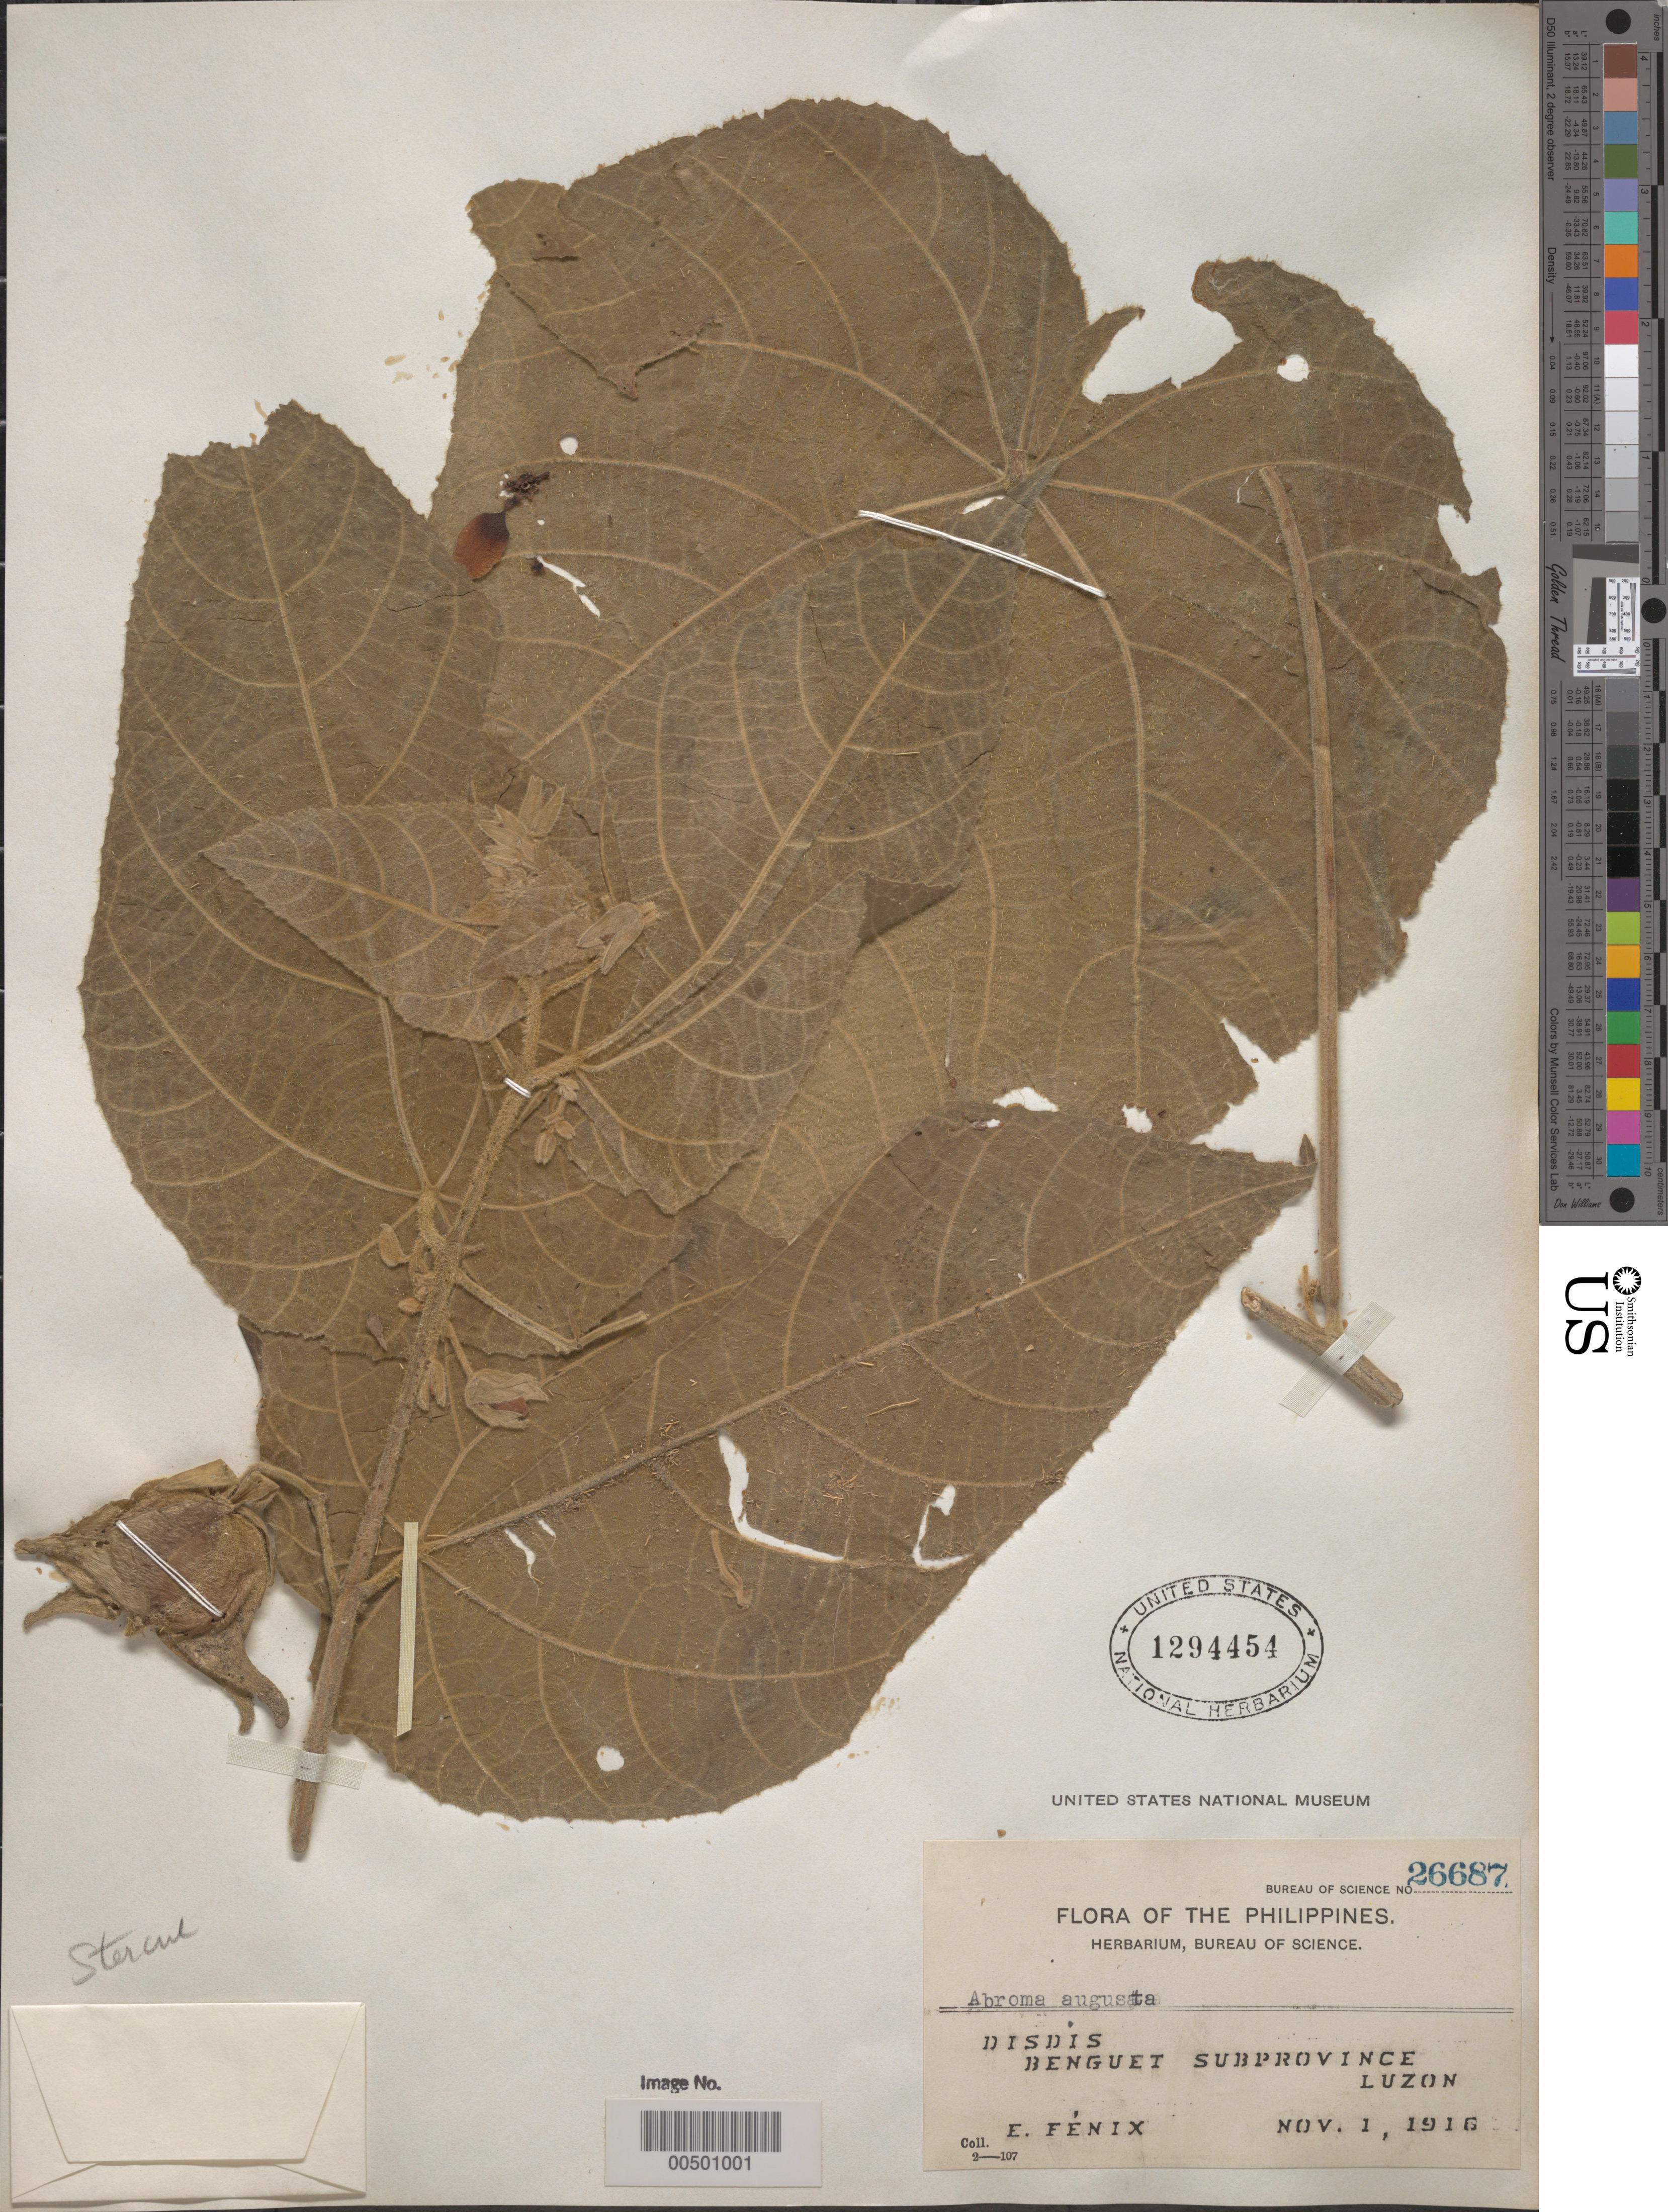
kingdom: Plantae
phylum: Tracheophyta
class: Magnoliopsida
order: Malvales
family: Malvaceae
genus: Abroma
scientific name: Abroma augusta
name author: (L.) L. f.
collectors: E. Fénix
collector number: Bur. Sci. 26687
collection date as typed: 01 Nov 1916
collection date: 1916-11-01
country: Philippines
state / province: Cordillera (Administrative Region)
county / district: Benguet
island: Luzon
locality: Disdis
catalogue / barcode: US 1294454